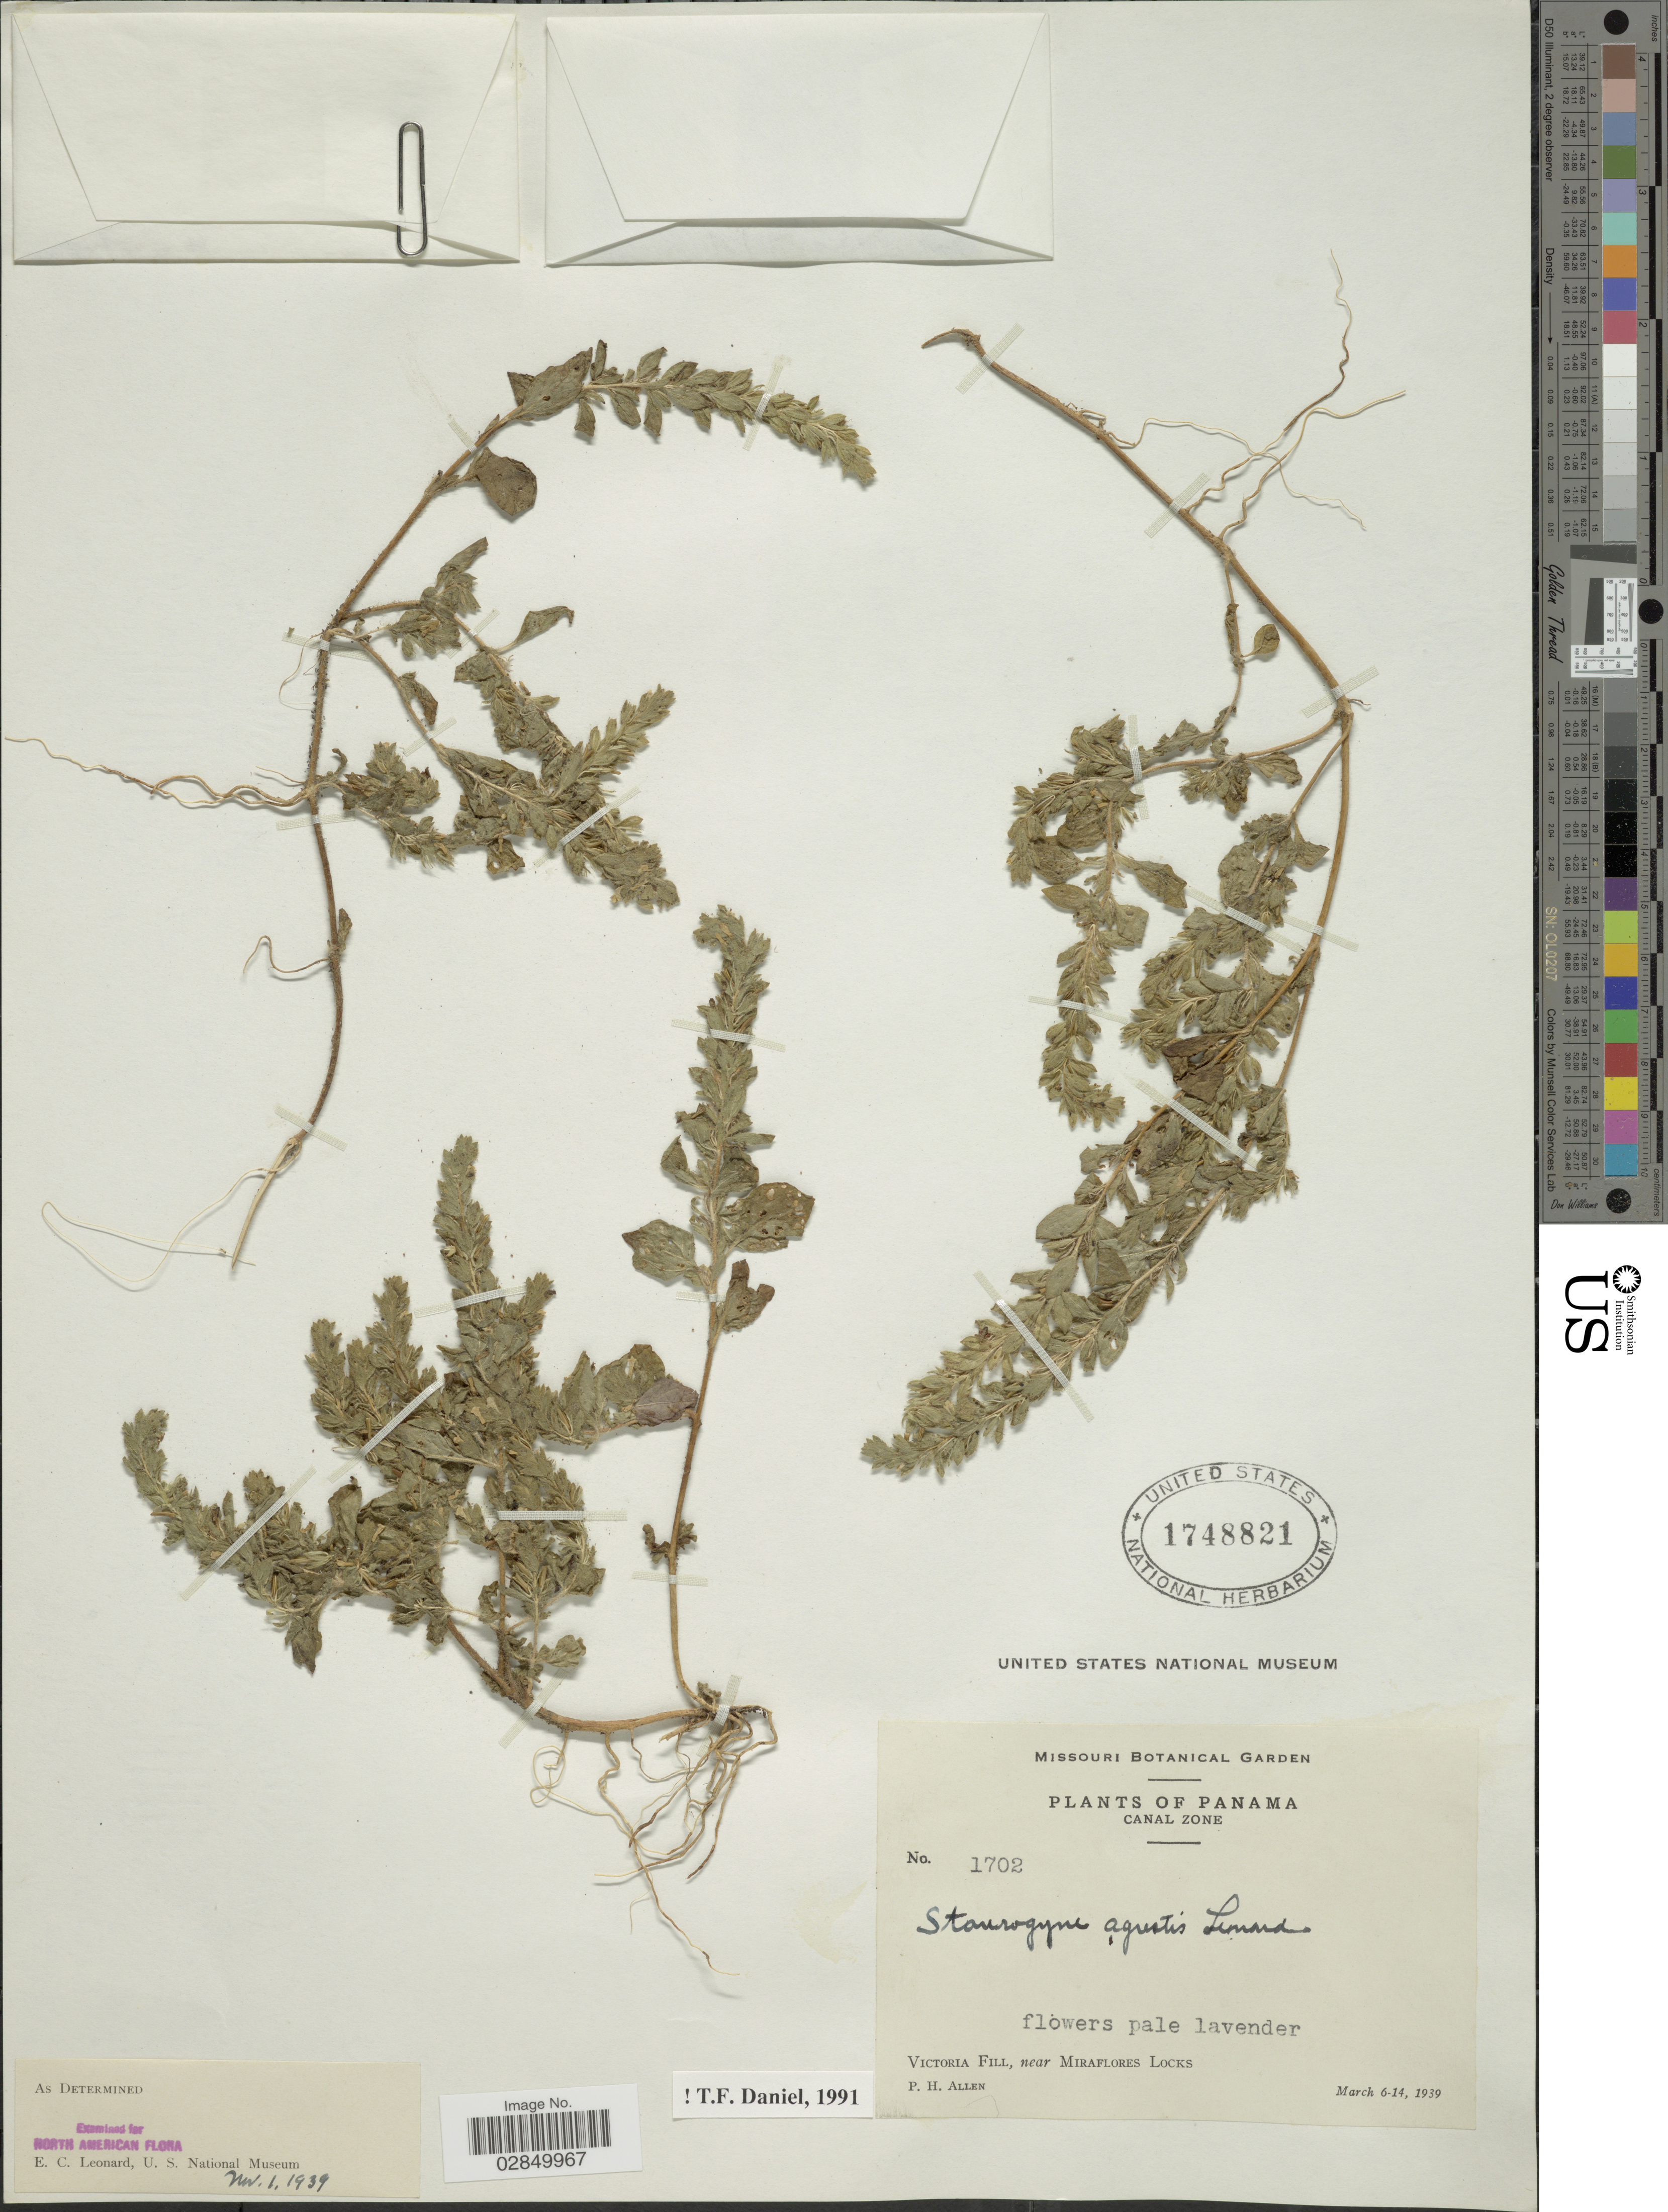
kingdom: Plantae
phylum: Tracheophyta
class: Magnoliopsida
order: Lamiales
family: Acanthaceae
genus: Staurogyne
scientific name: Staurogyne agrestis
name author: Leonard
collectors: P. H. Allen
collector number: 1702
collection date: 1939-03-06/1939-03-14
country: Panama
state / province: Panamá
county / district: Canal Zone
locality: Canal Zone. Victoria Fill, near Miraflores Locks.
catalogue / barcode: US 1748821